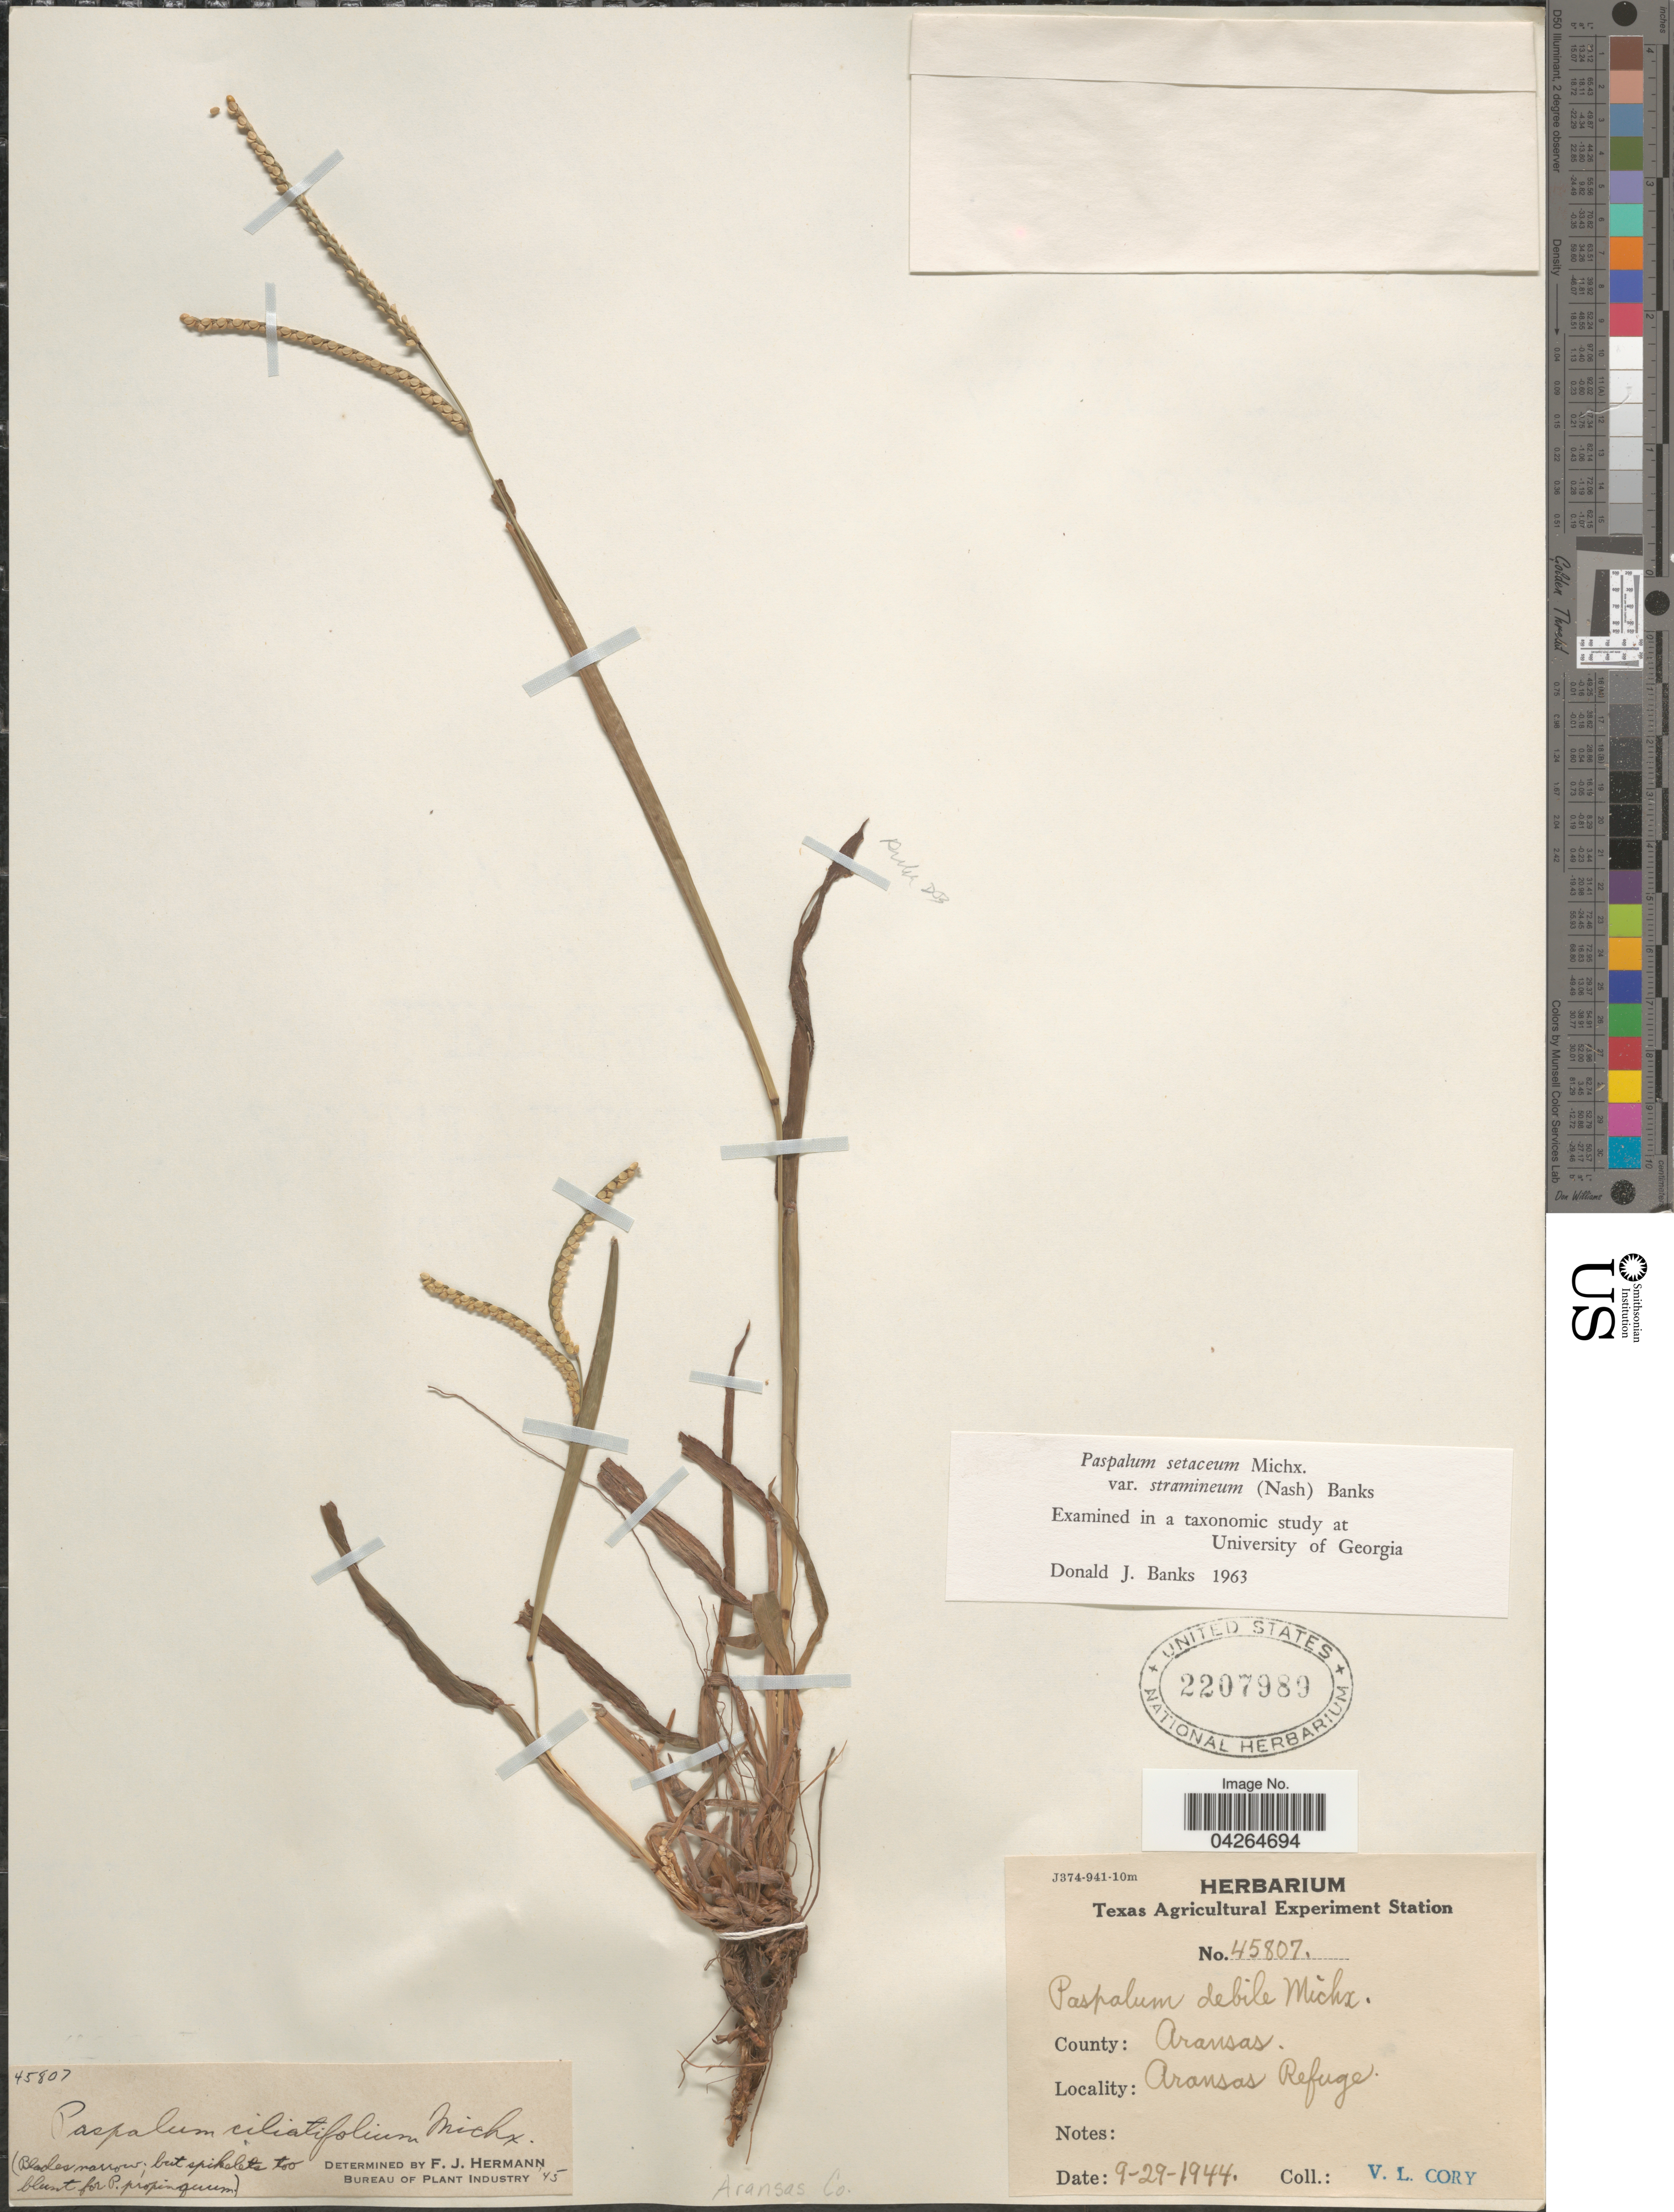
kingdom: Plantae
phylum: Tracheophyta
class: Liliopsida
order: Poales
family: Poaceae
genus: Paspalum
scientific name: Paspalum setaceum var. stramineum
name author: (Nash) D.J. Banks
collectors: V. Cory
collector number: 45807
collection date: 1944-09-29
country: United States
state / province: Texas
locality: County: Aransas. Aransas Refuge.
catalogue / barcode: US 2207989